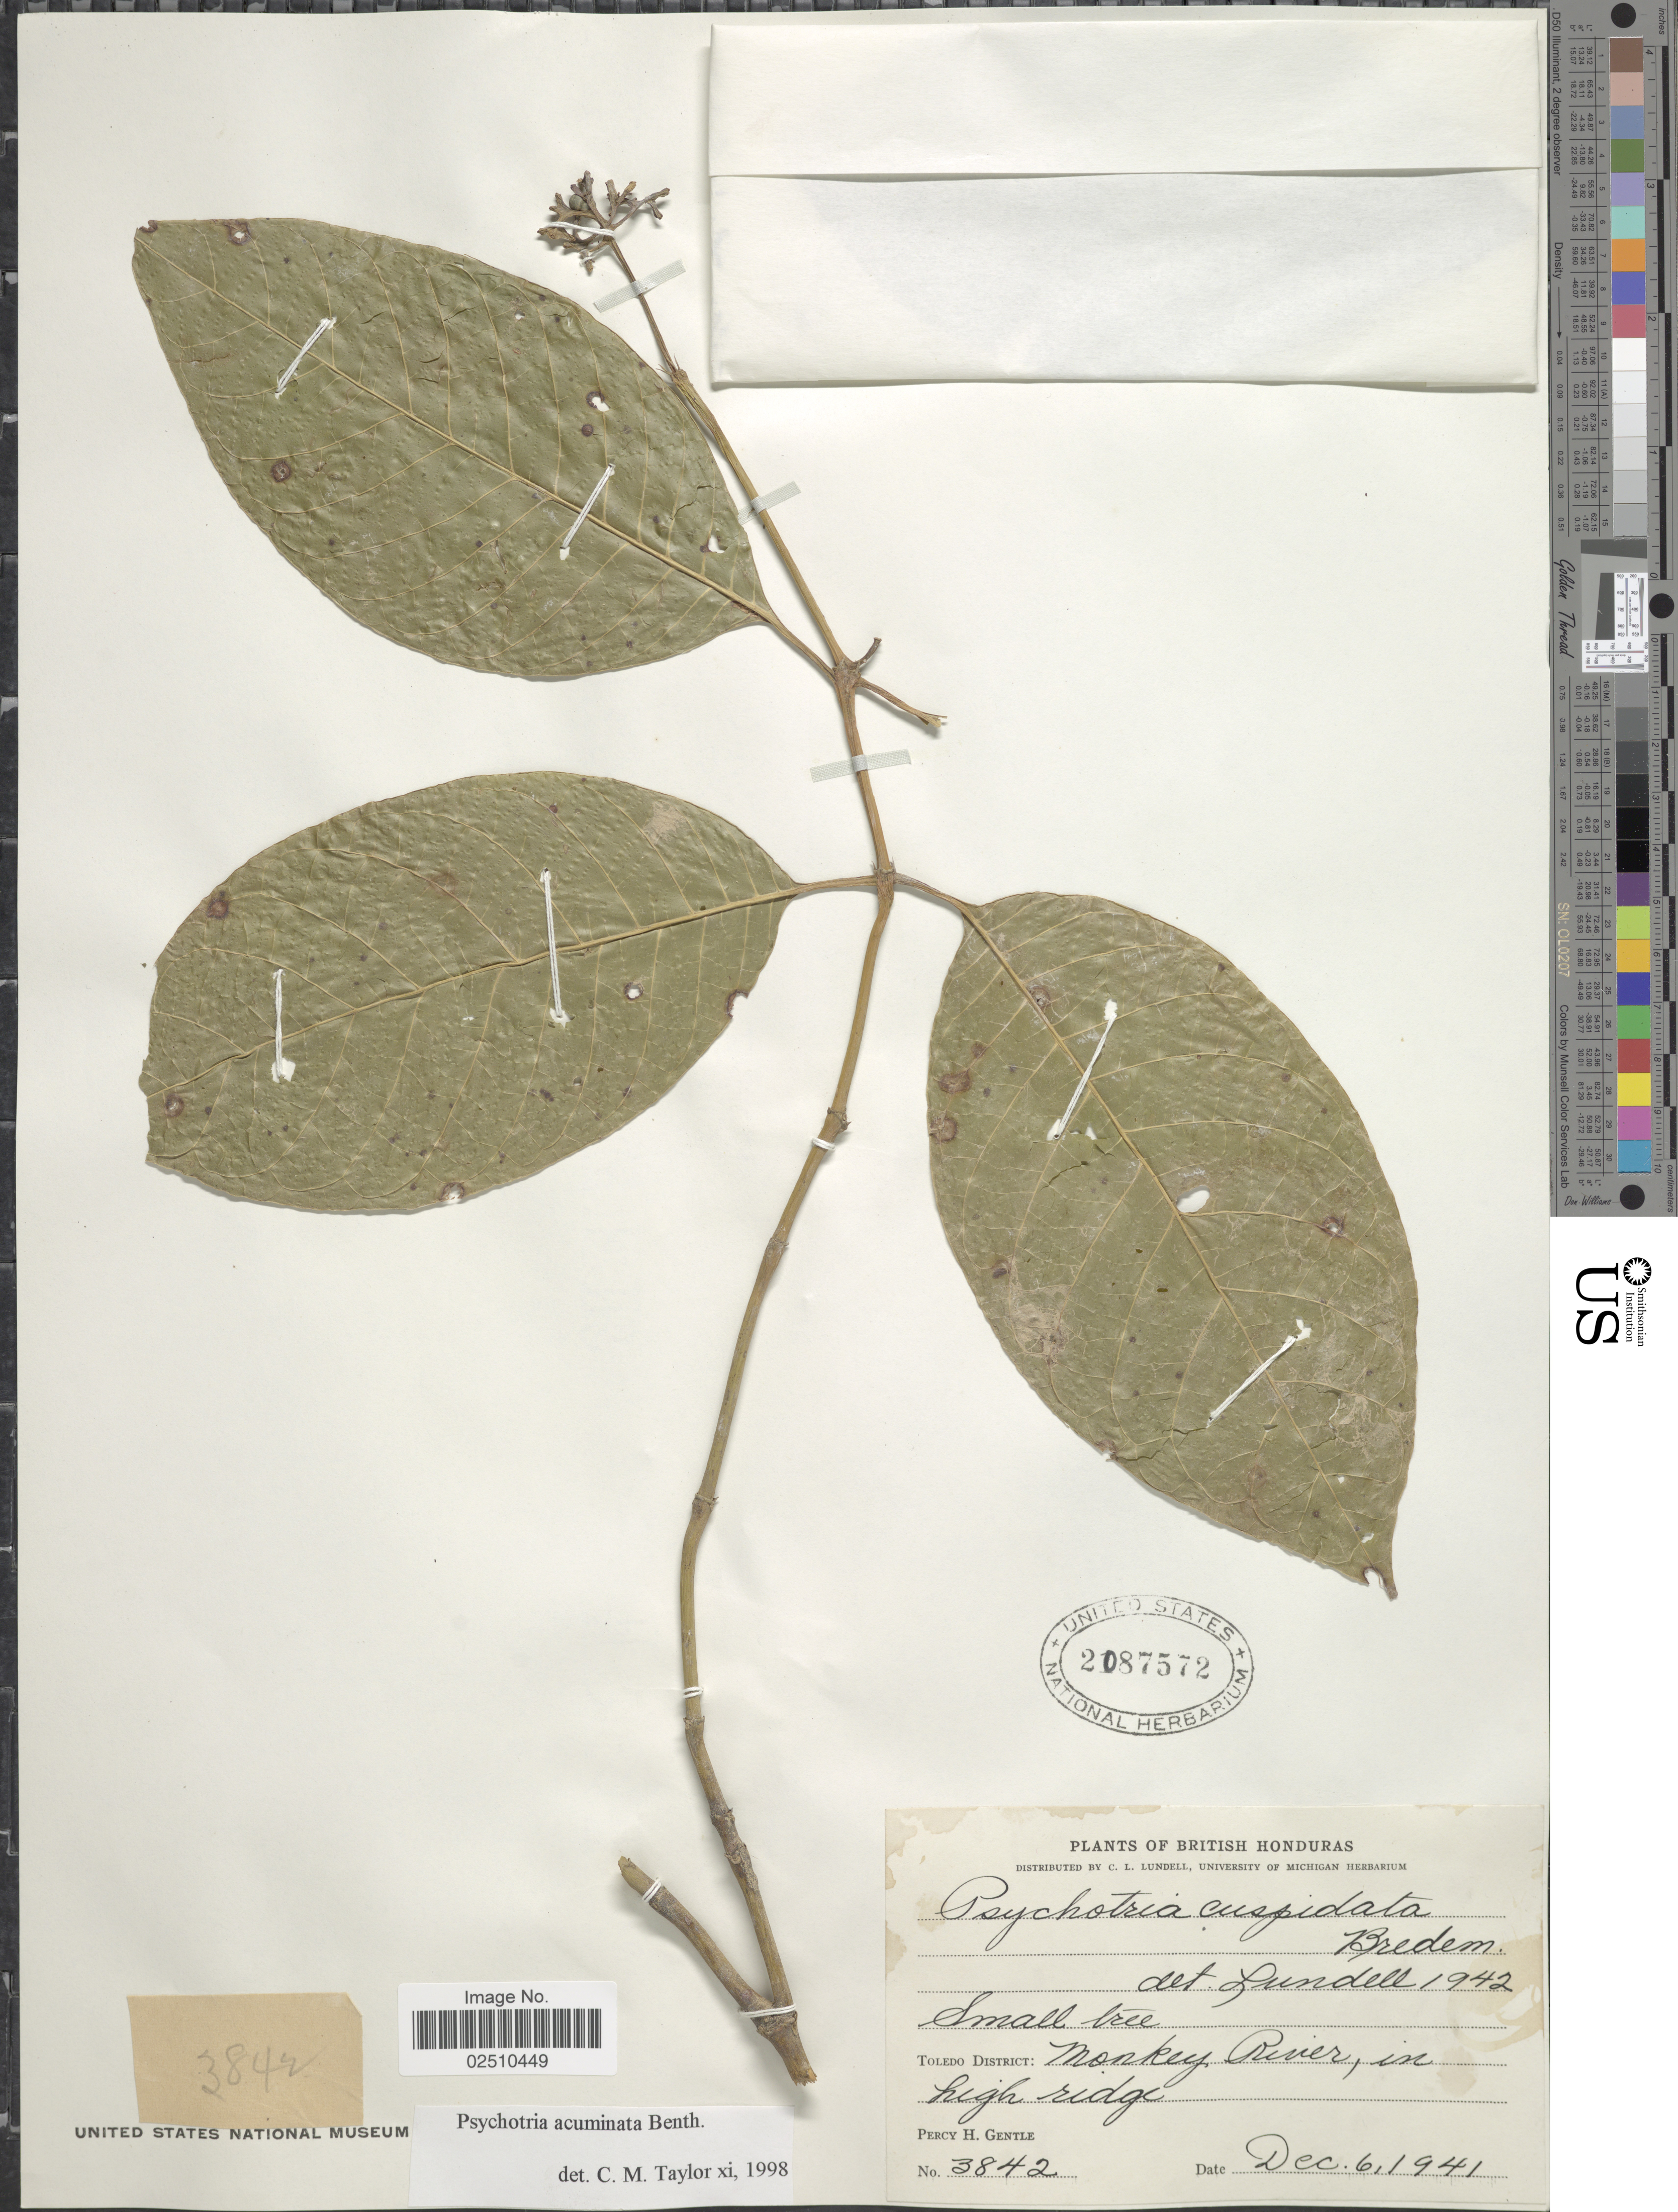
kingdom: Plantae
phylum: Tracheophyta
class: Magnoliopsida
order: Gentianales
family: Rubiaceae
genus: Psychotria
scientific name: Psychotria acuminata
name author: Benth.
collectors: P. H. Gentle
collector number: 3842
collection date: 1941-12-06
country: Belize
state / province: Toledo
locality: British Honduras, Monkey River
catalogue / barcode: US 2087572